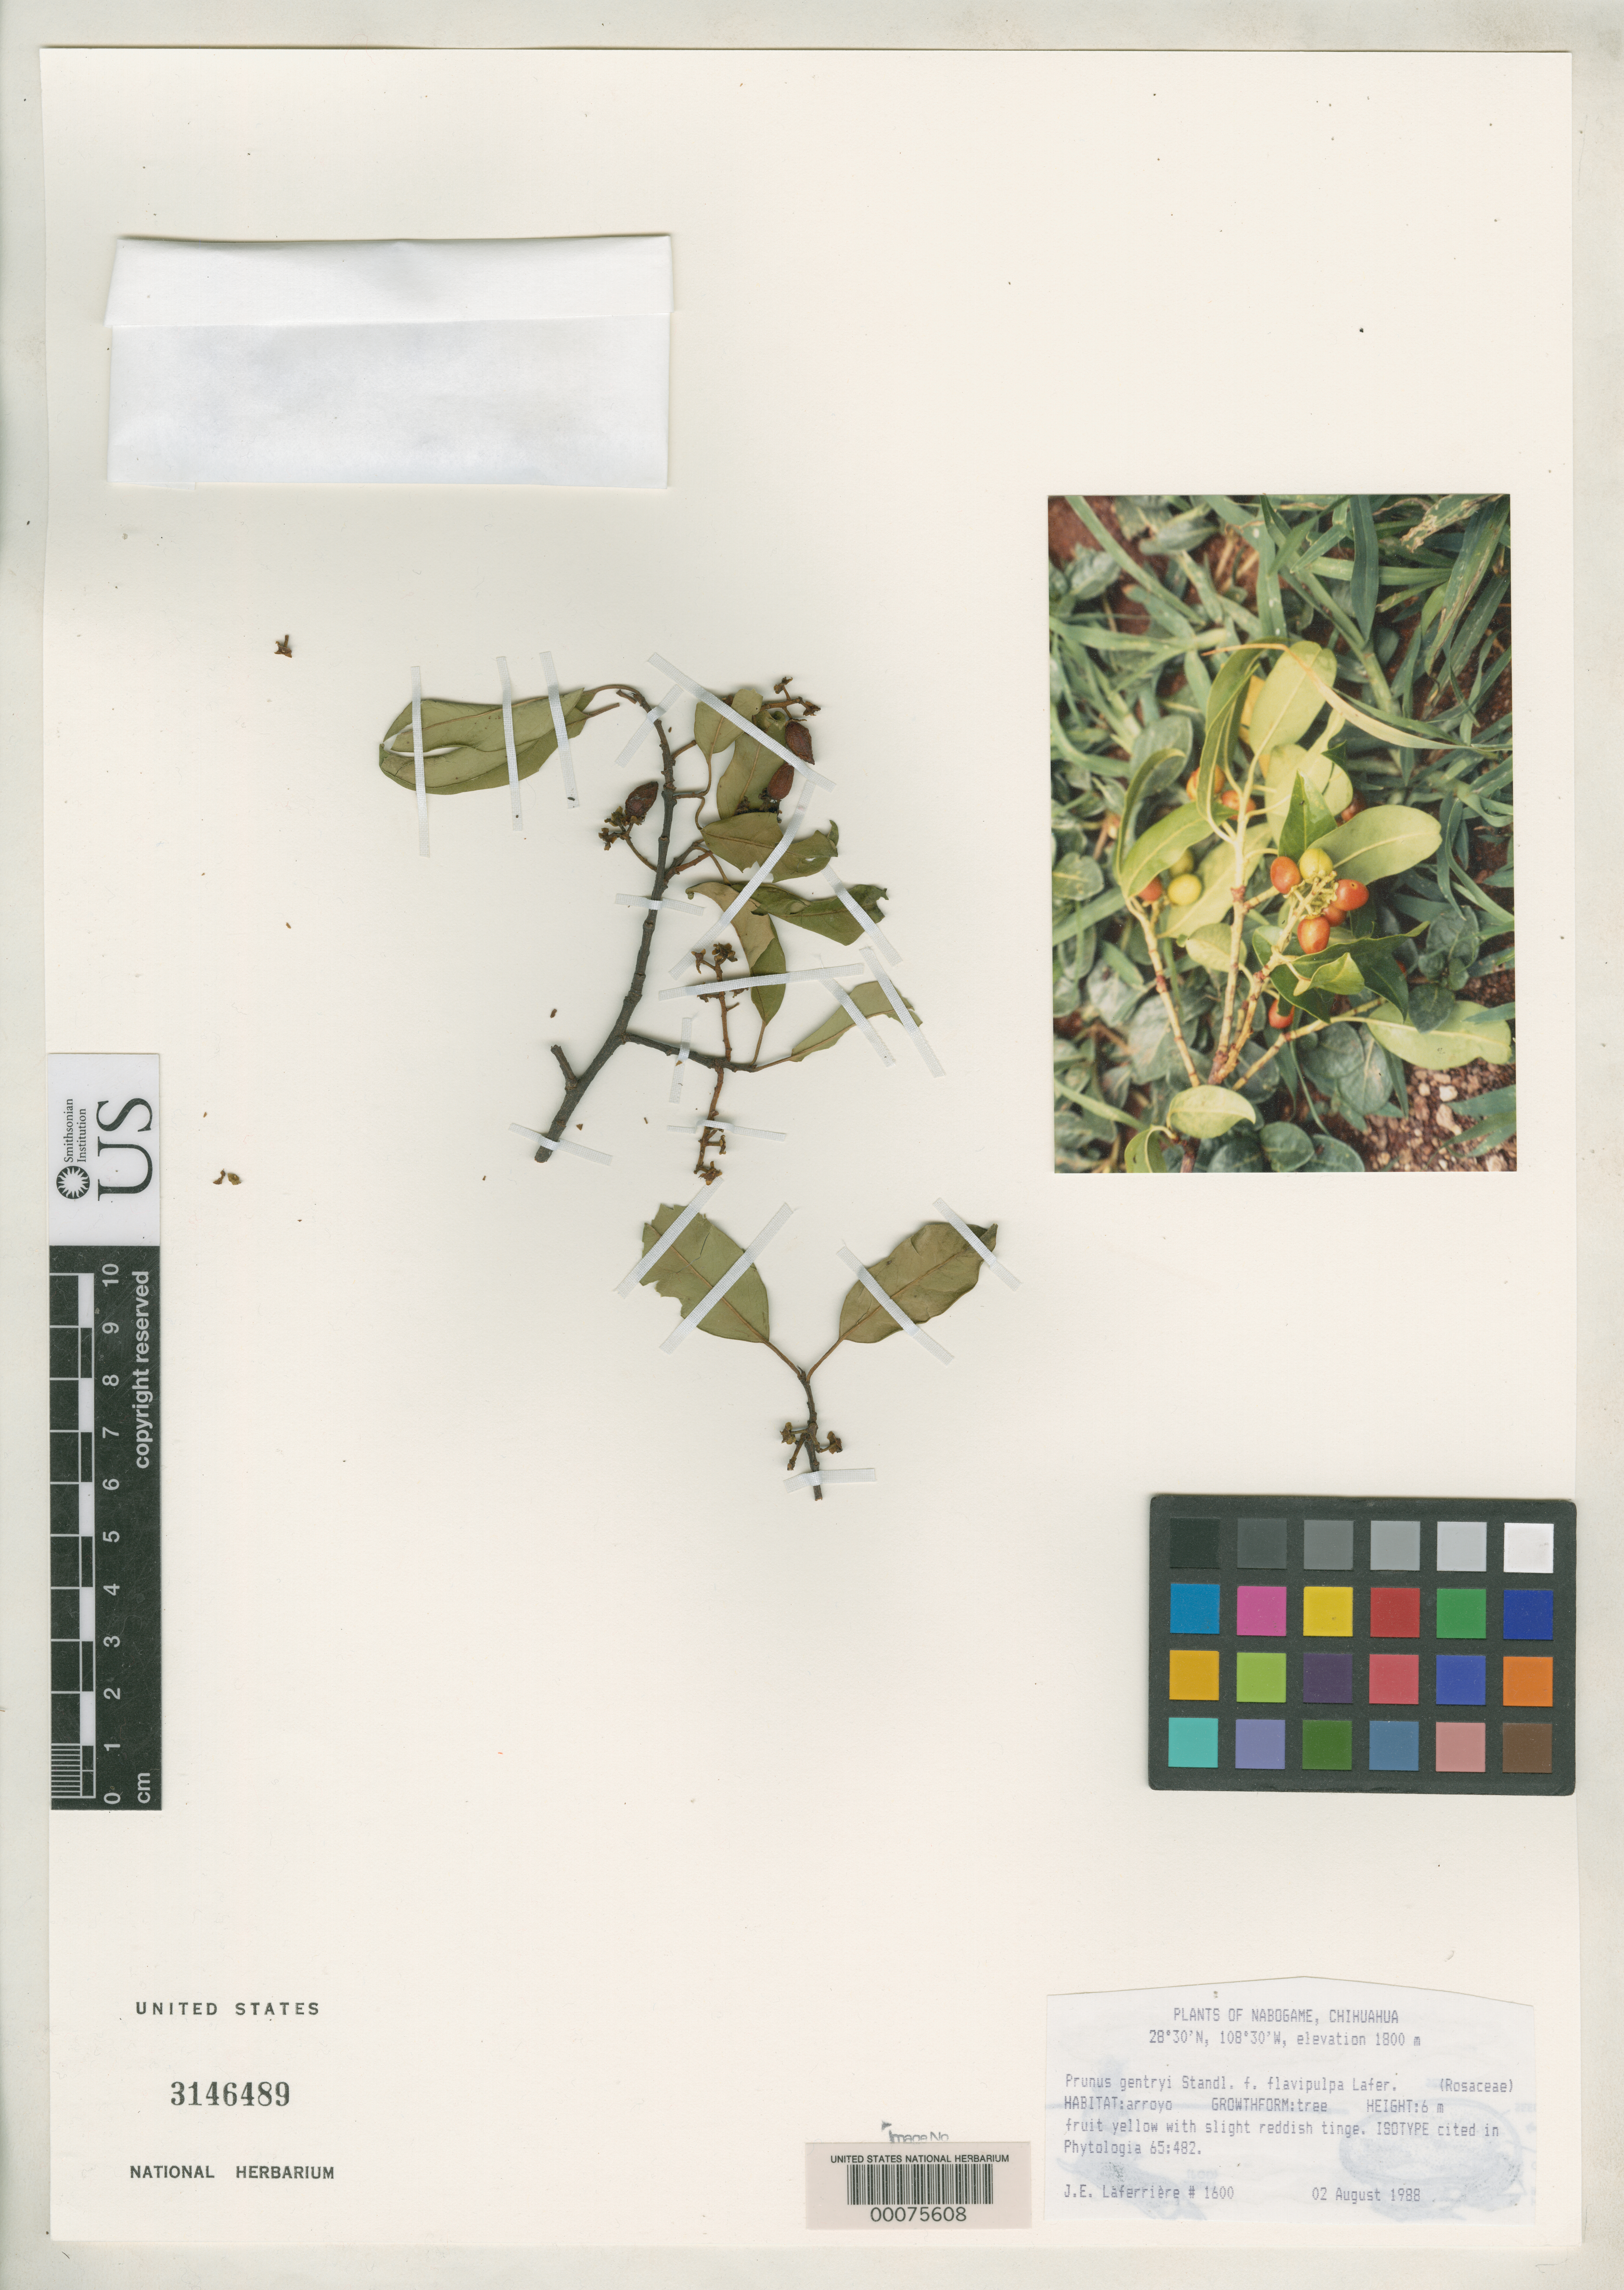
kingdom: Plantae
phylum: Tracheophyta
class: Magnoliopsida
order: Rosales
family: Rosaceae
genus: Prunus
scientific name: Prunus gentryi f. flavipulpa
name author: Laferr.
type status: Isotype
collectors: J. E. Laferrière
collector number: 1600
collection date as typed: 02 Aug 1988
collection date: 1988-08-02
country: Mexico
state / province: Chihuahua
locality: Nabogame.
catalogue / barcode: US 3146489